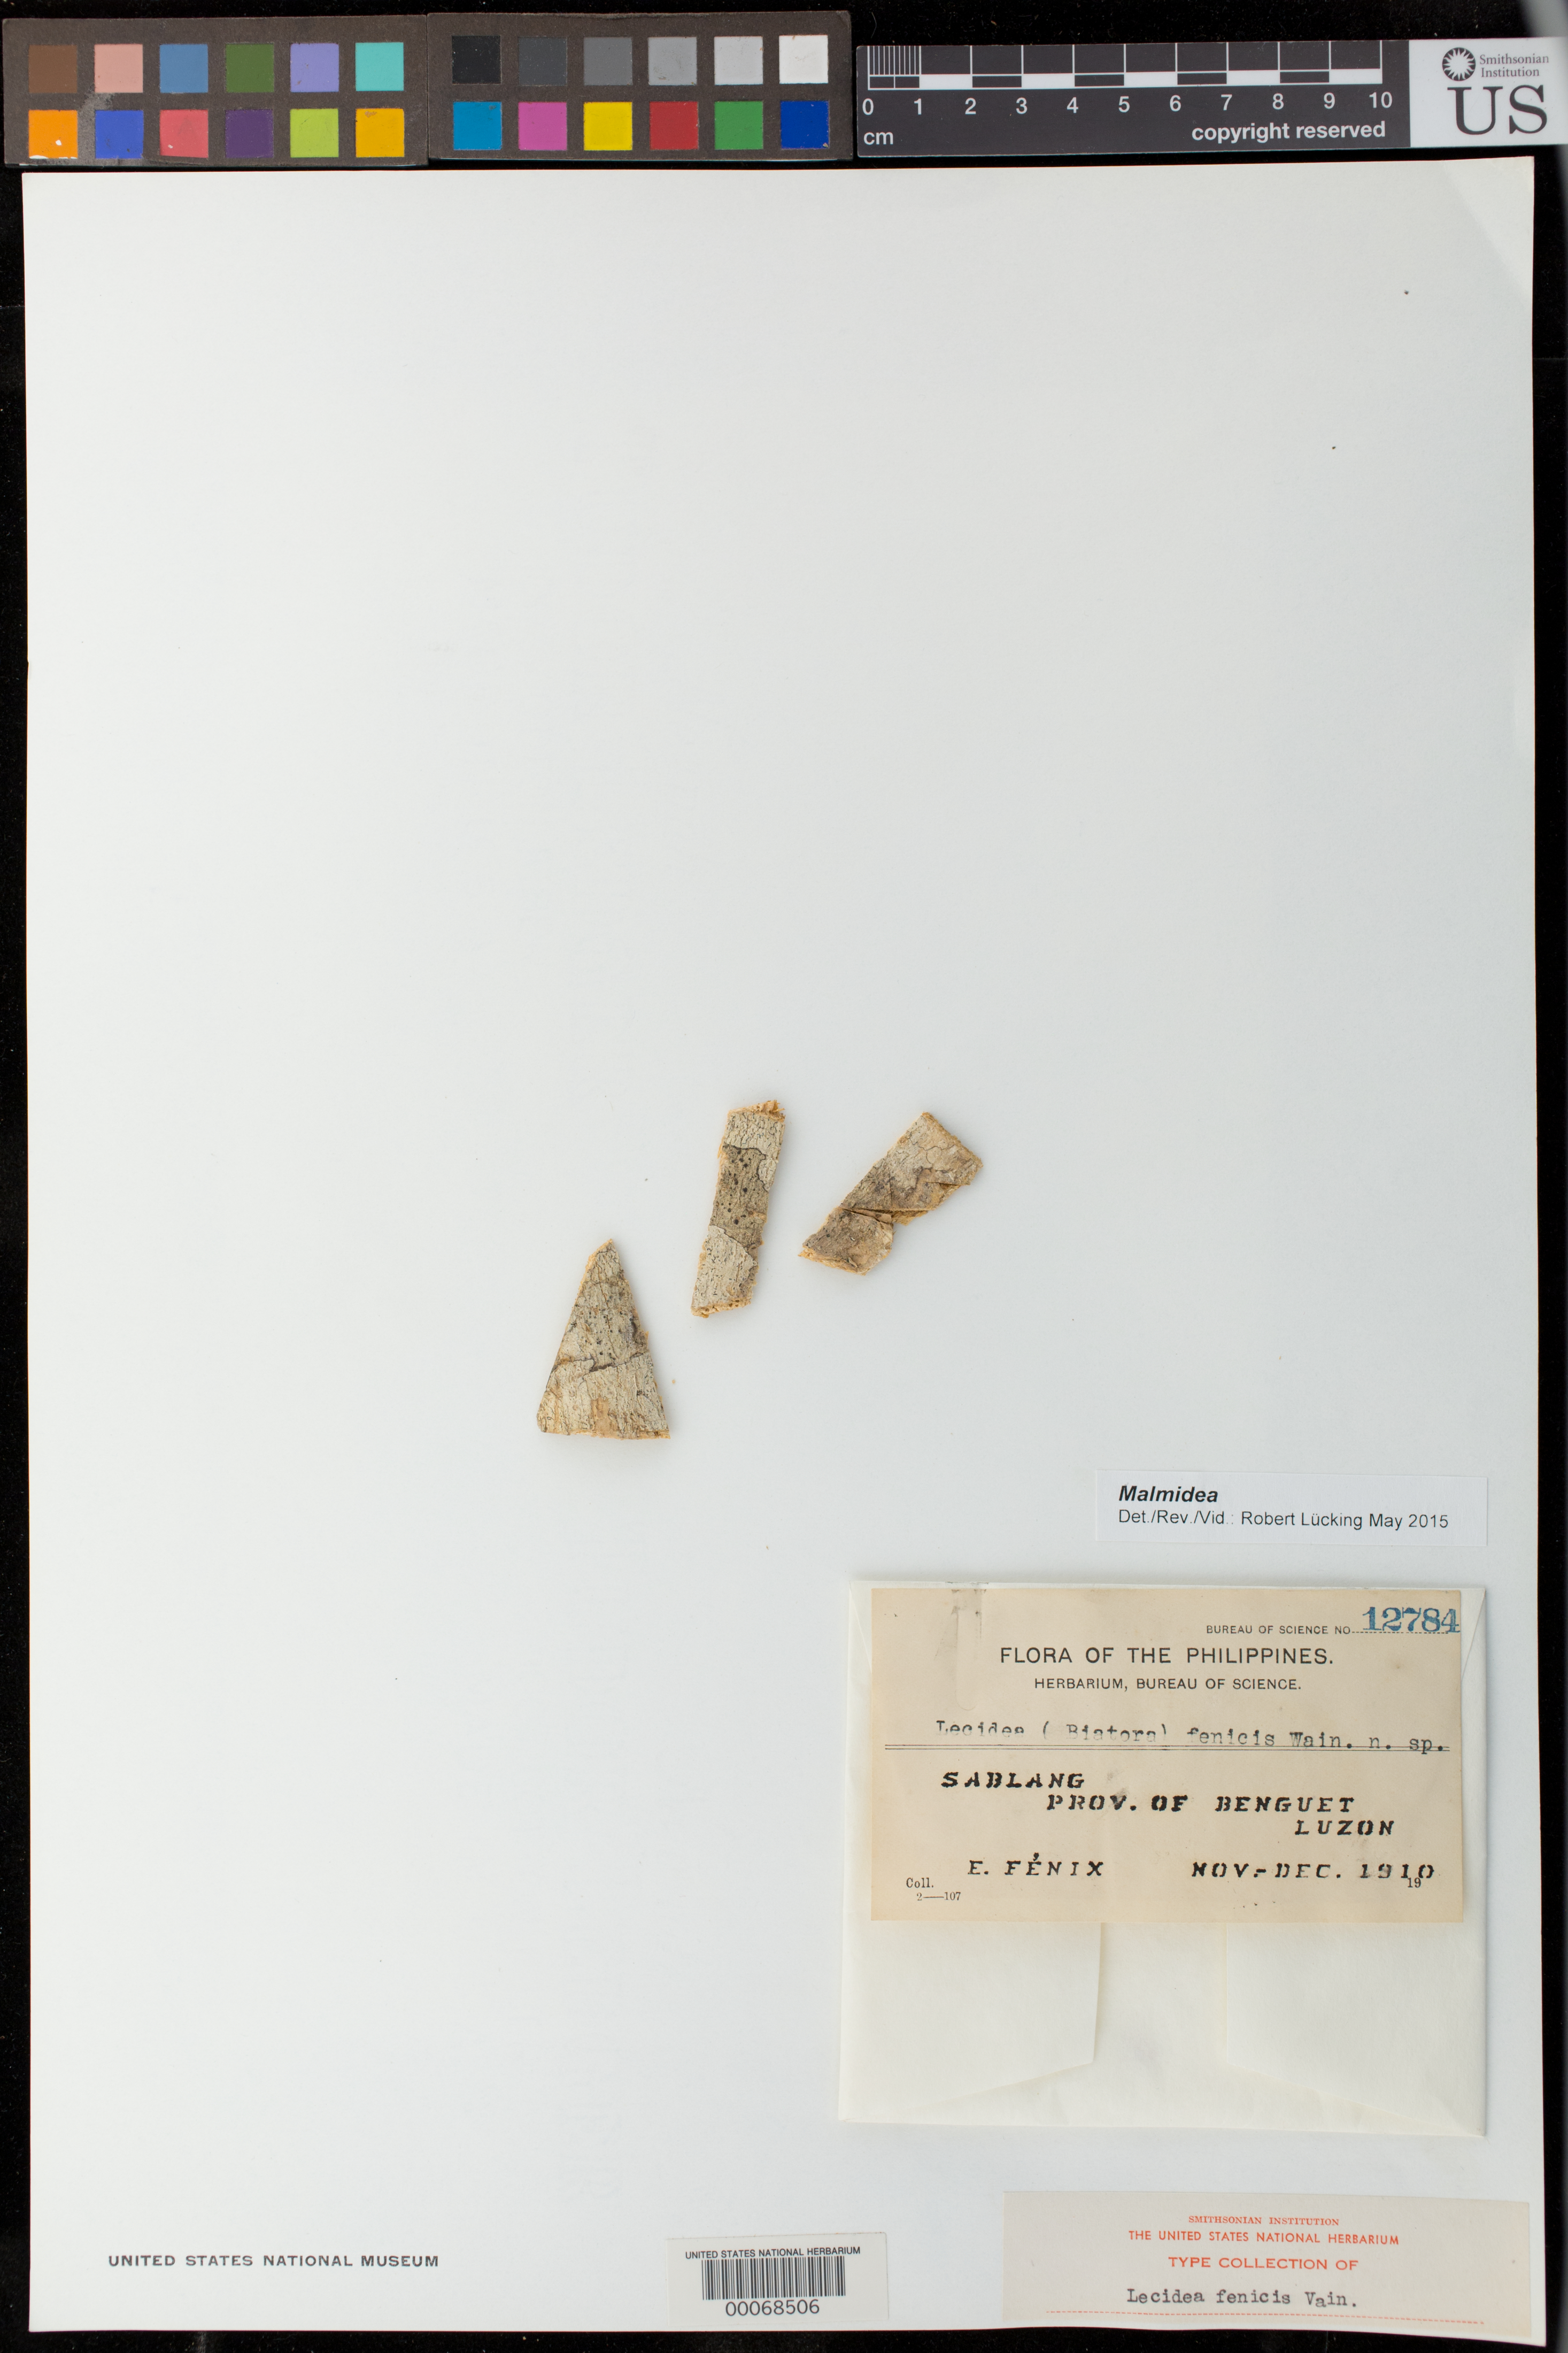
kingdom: Fungi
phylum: Ascomycota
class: Lecanoromycetes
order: Lecideales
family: Lecideaceae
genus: Lecidea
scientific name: Lecidea fenicis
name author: Vain.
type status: Isotype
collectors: E. Fenix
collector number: Bur. Sci. 12784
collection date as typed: Nov 1910 to -- Dec 1910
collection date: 1910-11/1910-12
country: Philippines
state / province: Cordillera (Administrative Region)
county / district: Benguet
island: Luzon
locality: Sablang.